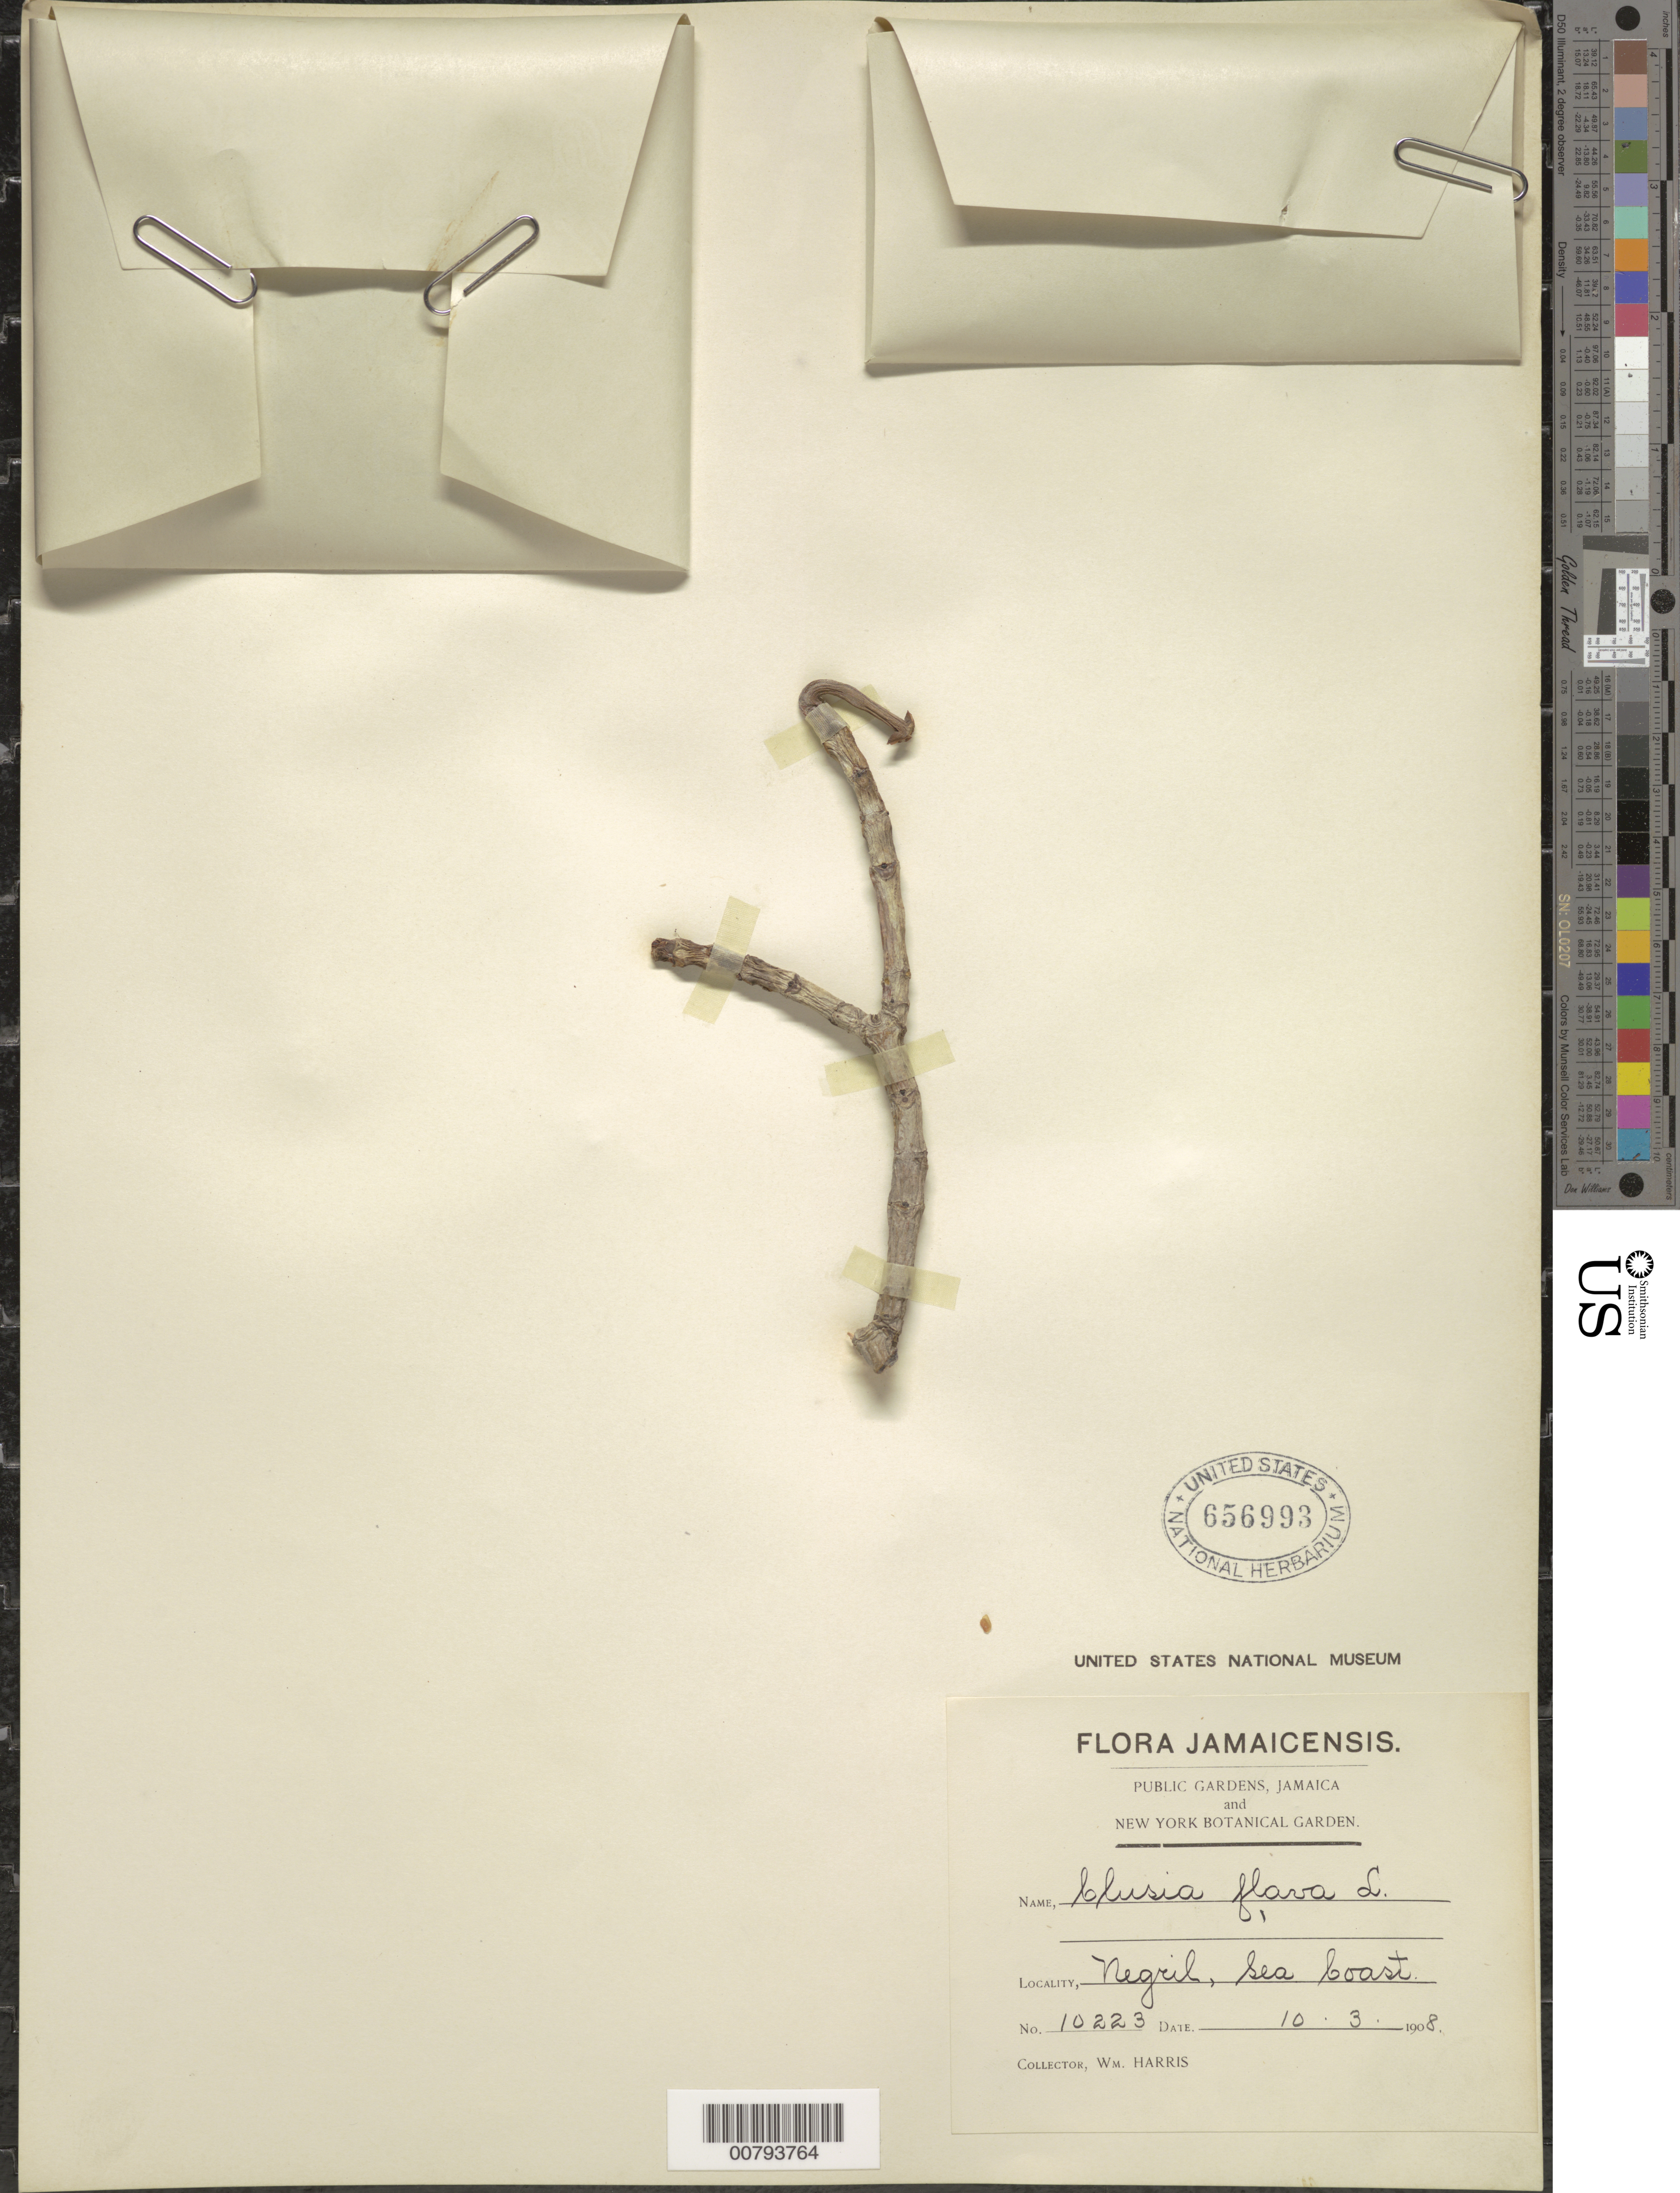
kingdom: Plantae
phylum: Tracheophyta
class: Magnoliopsida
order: Malpighiales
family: Clusiaceae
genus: Clusia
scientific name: Clusia flava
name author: Jacq.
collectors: W. H. Harris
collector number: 10223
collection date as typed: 03 Oct 1908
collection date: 1908-10-03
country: Jamaica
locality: Negril coast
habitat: Sea coast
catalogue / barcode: US 656993